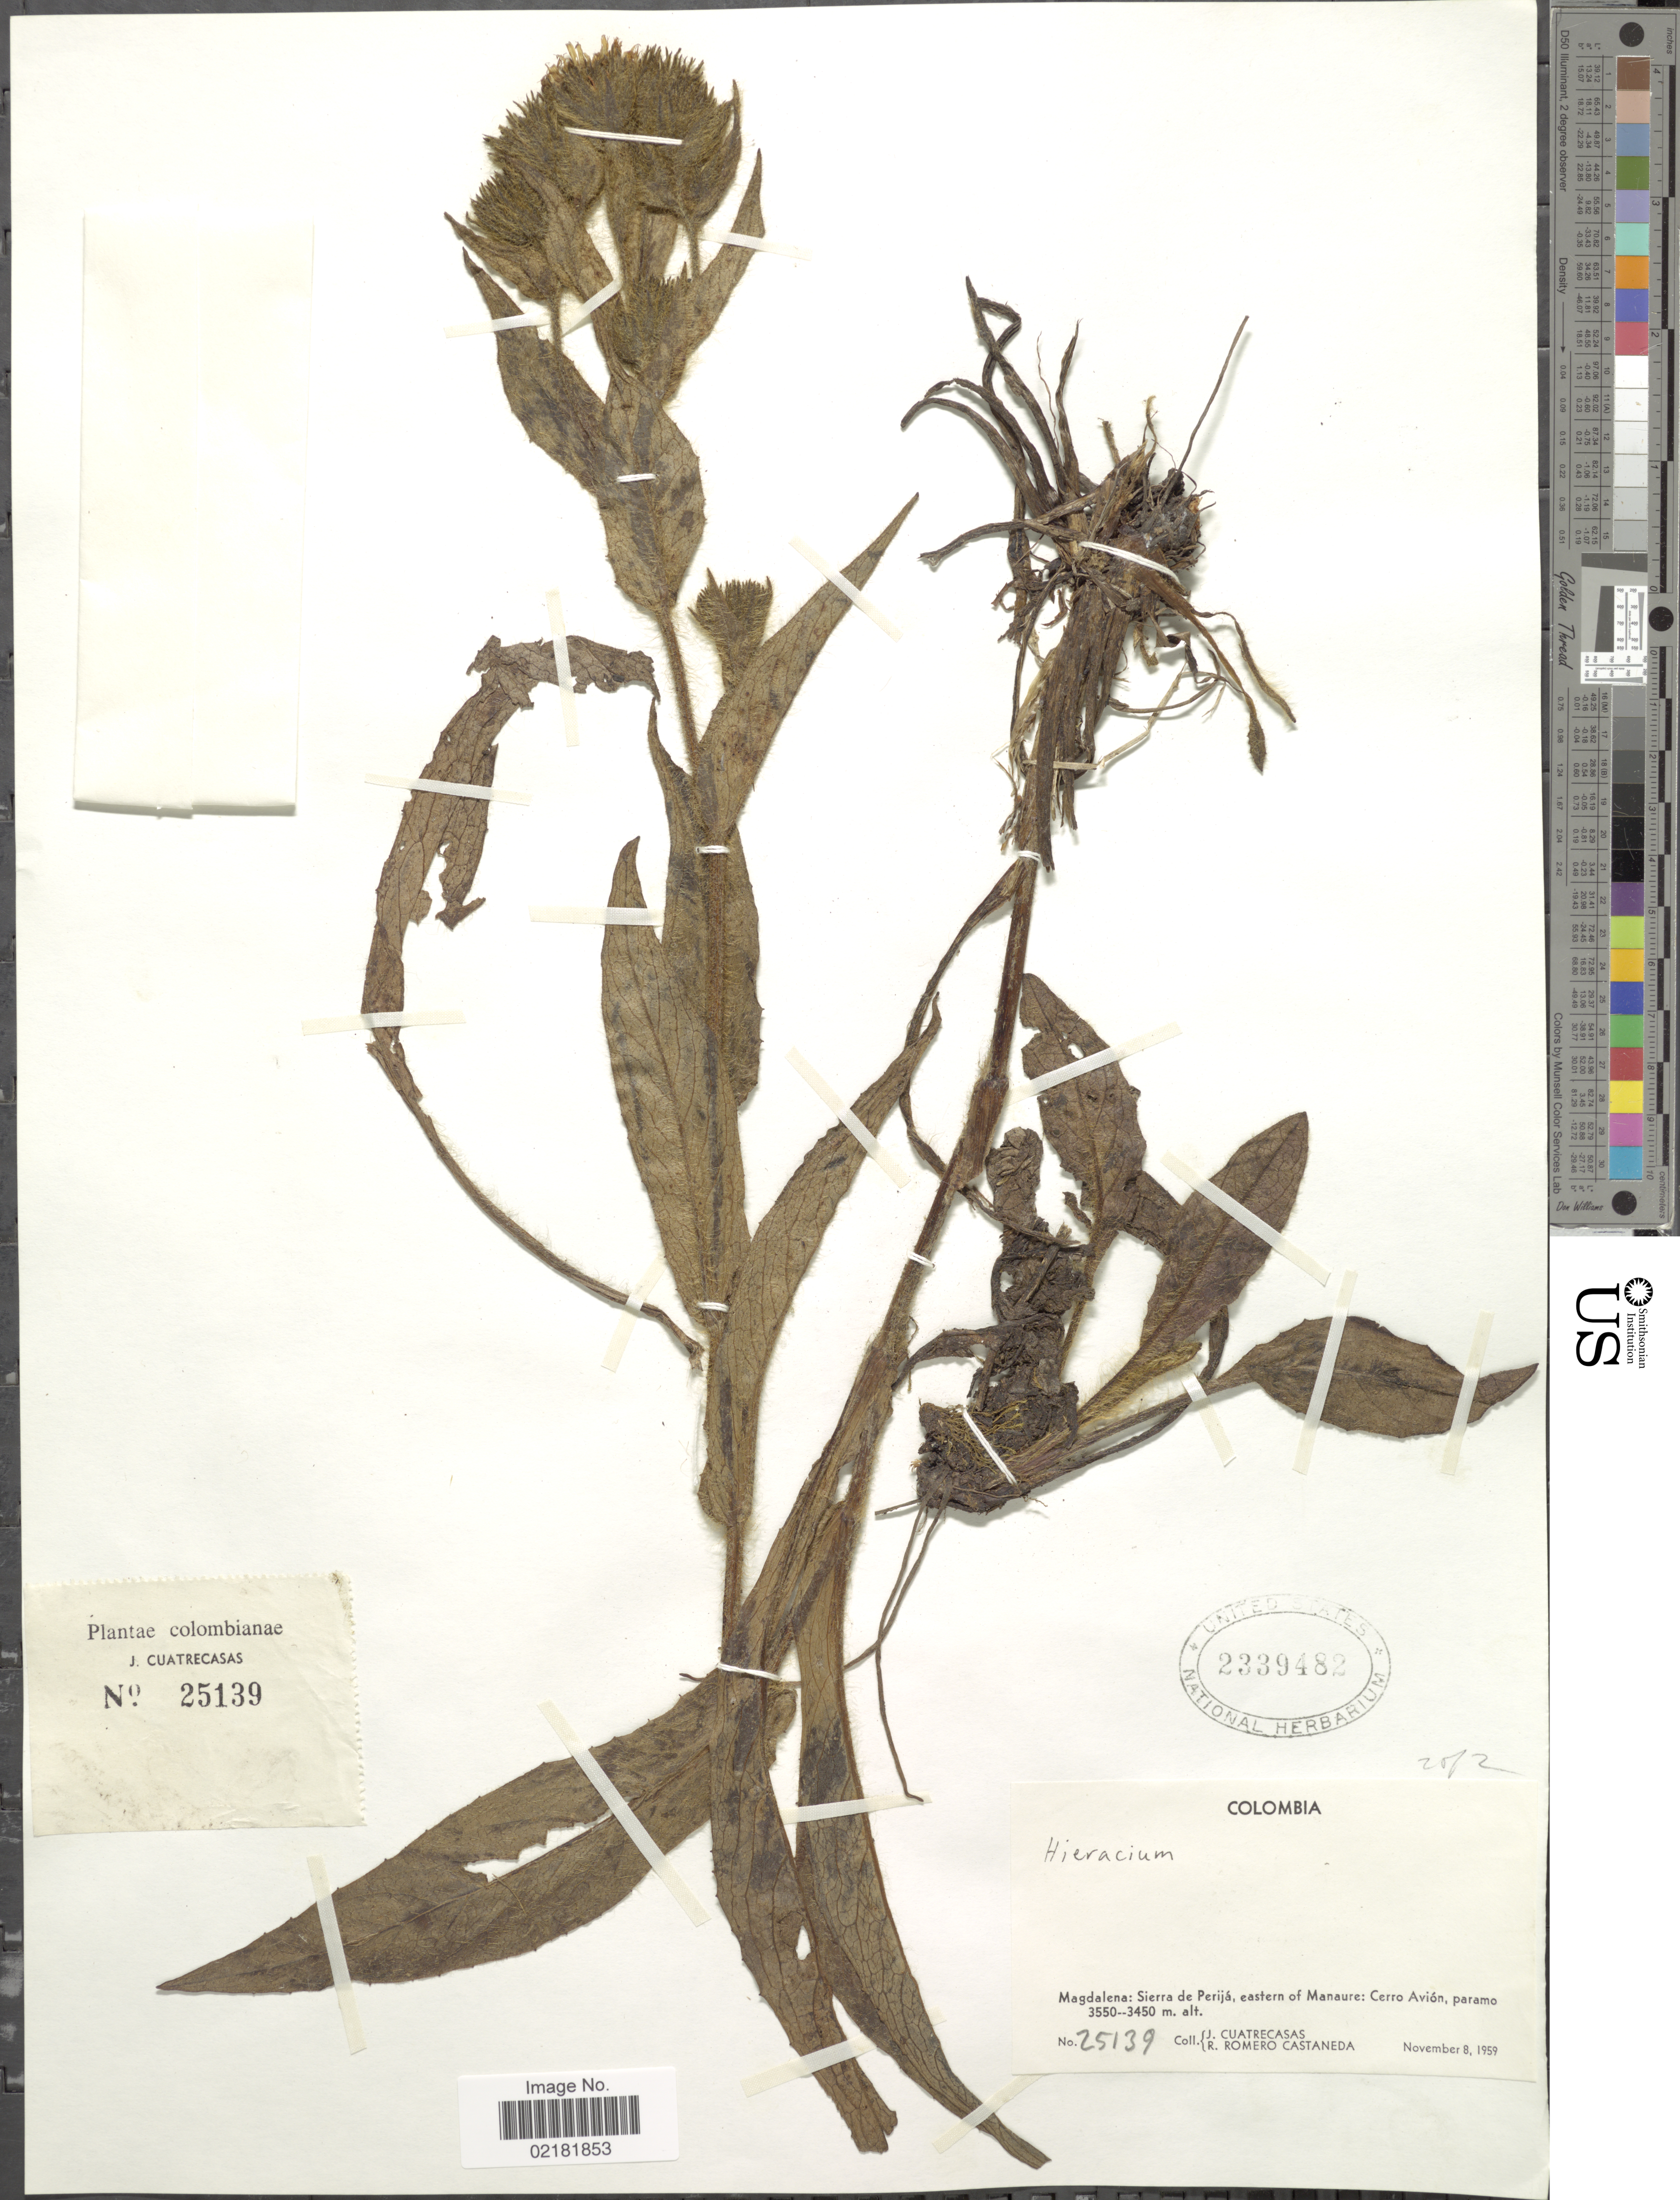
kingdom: Plantae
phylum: Tracheophyta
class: Magnoliopsida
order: Asterales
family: Asteraceae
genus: Hieracium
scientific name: Hieracium repandulare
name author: Druce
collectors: J. Cuatrecasas & R. Romero Castañeda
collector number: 25139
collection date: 1959-11-08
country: Colombia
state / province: Magdalena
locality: Sierra de Perija, eastern of Manaure: Cerro Avion, paramo.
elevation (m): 3450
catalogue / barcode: US 2339482